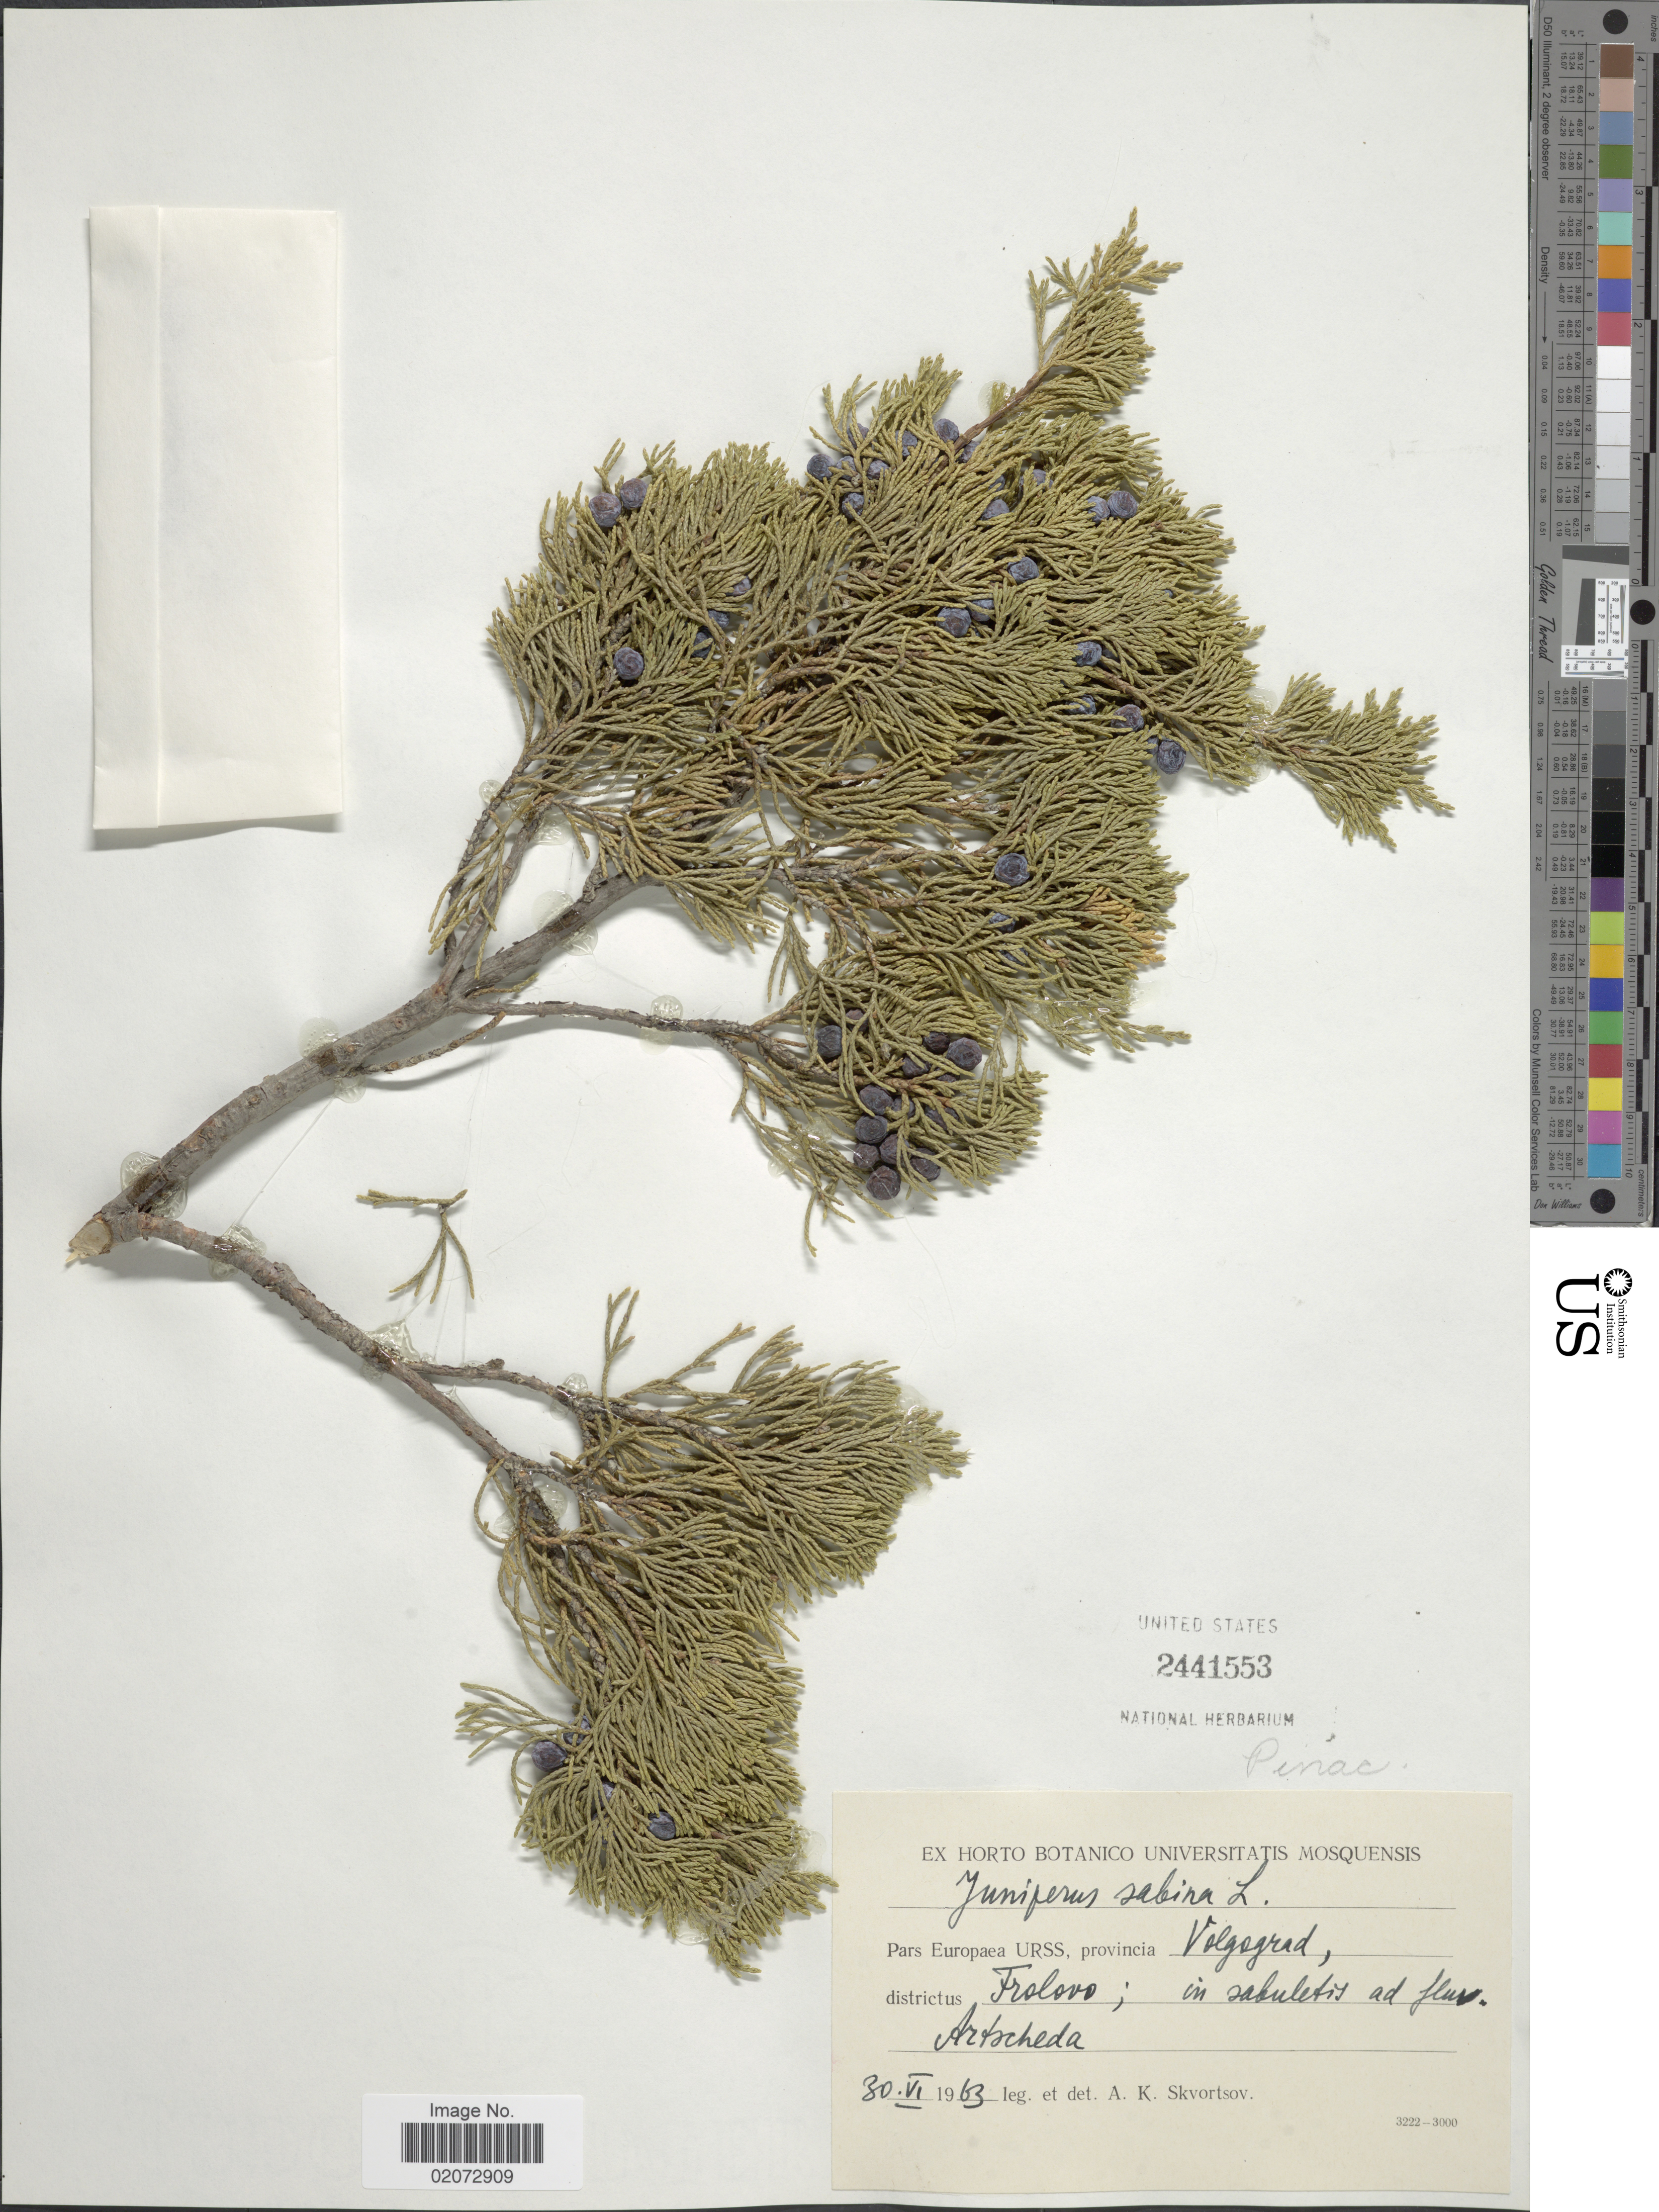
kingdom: Plantae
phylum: Tracheophyta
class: Pinopsida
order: Pinales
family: Cupressaceae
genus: Juniperus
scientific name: Juniperus sabina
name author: L.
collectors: A. K. Skvortsov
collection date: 1963-06-30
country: Russian Federation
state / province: Volgograd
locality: Pars Europaea URS, provincia Volzgrad, districtus Frolovo; in sabuletis ad fluv. Artscheda.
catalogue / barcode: US 2441553